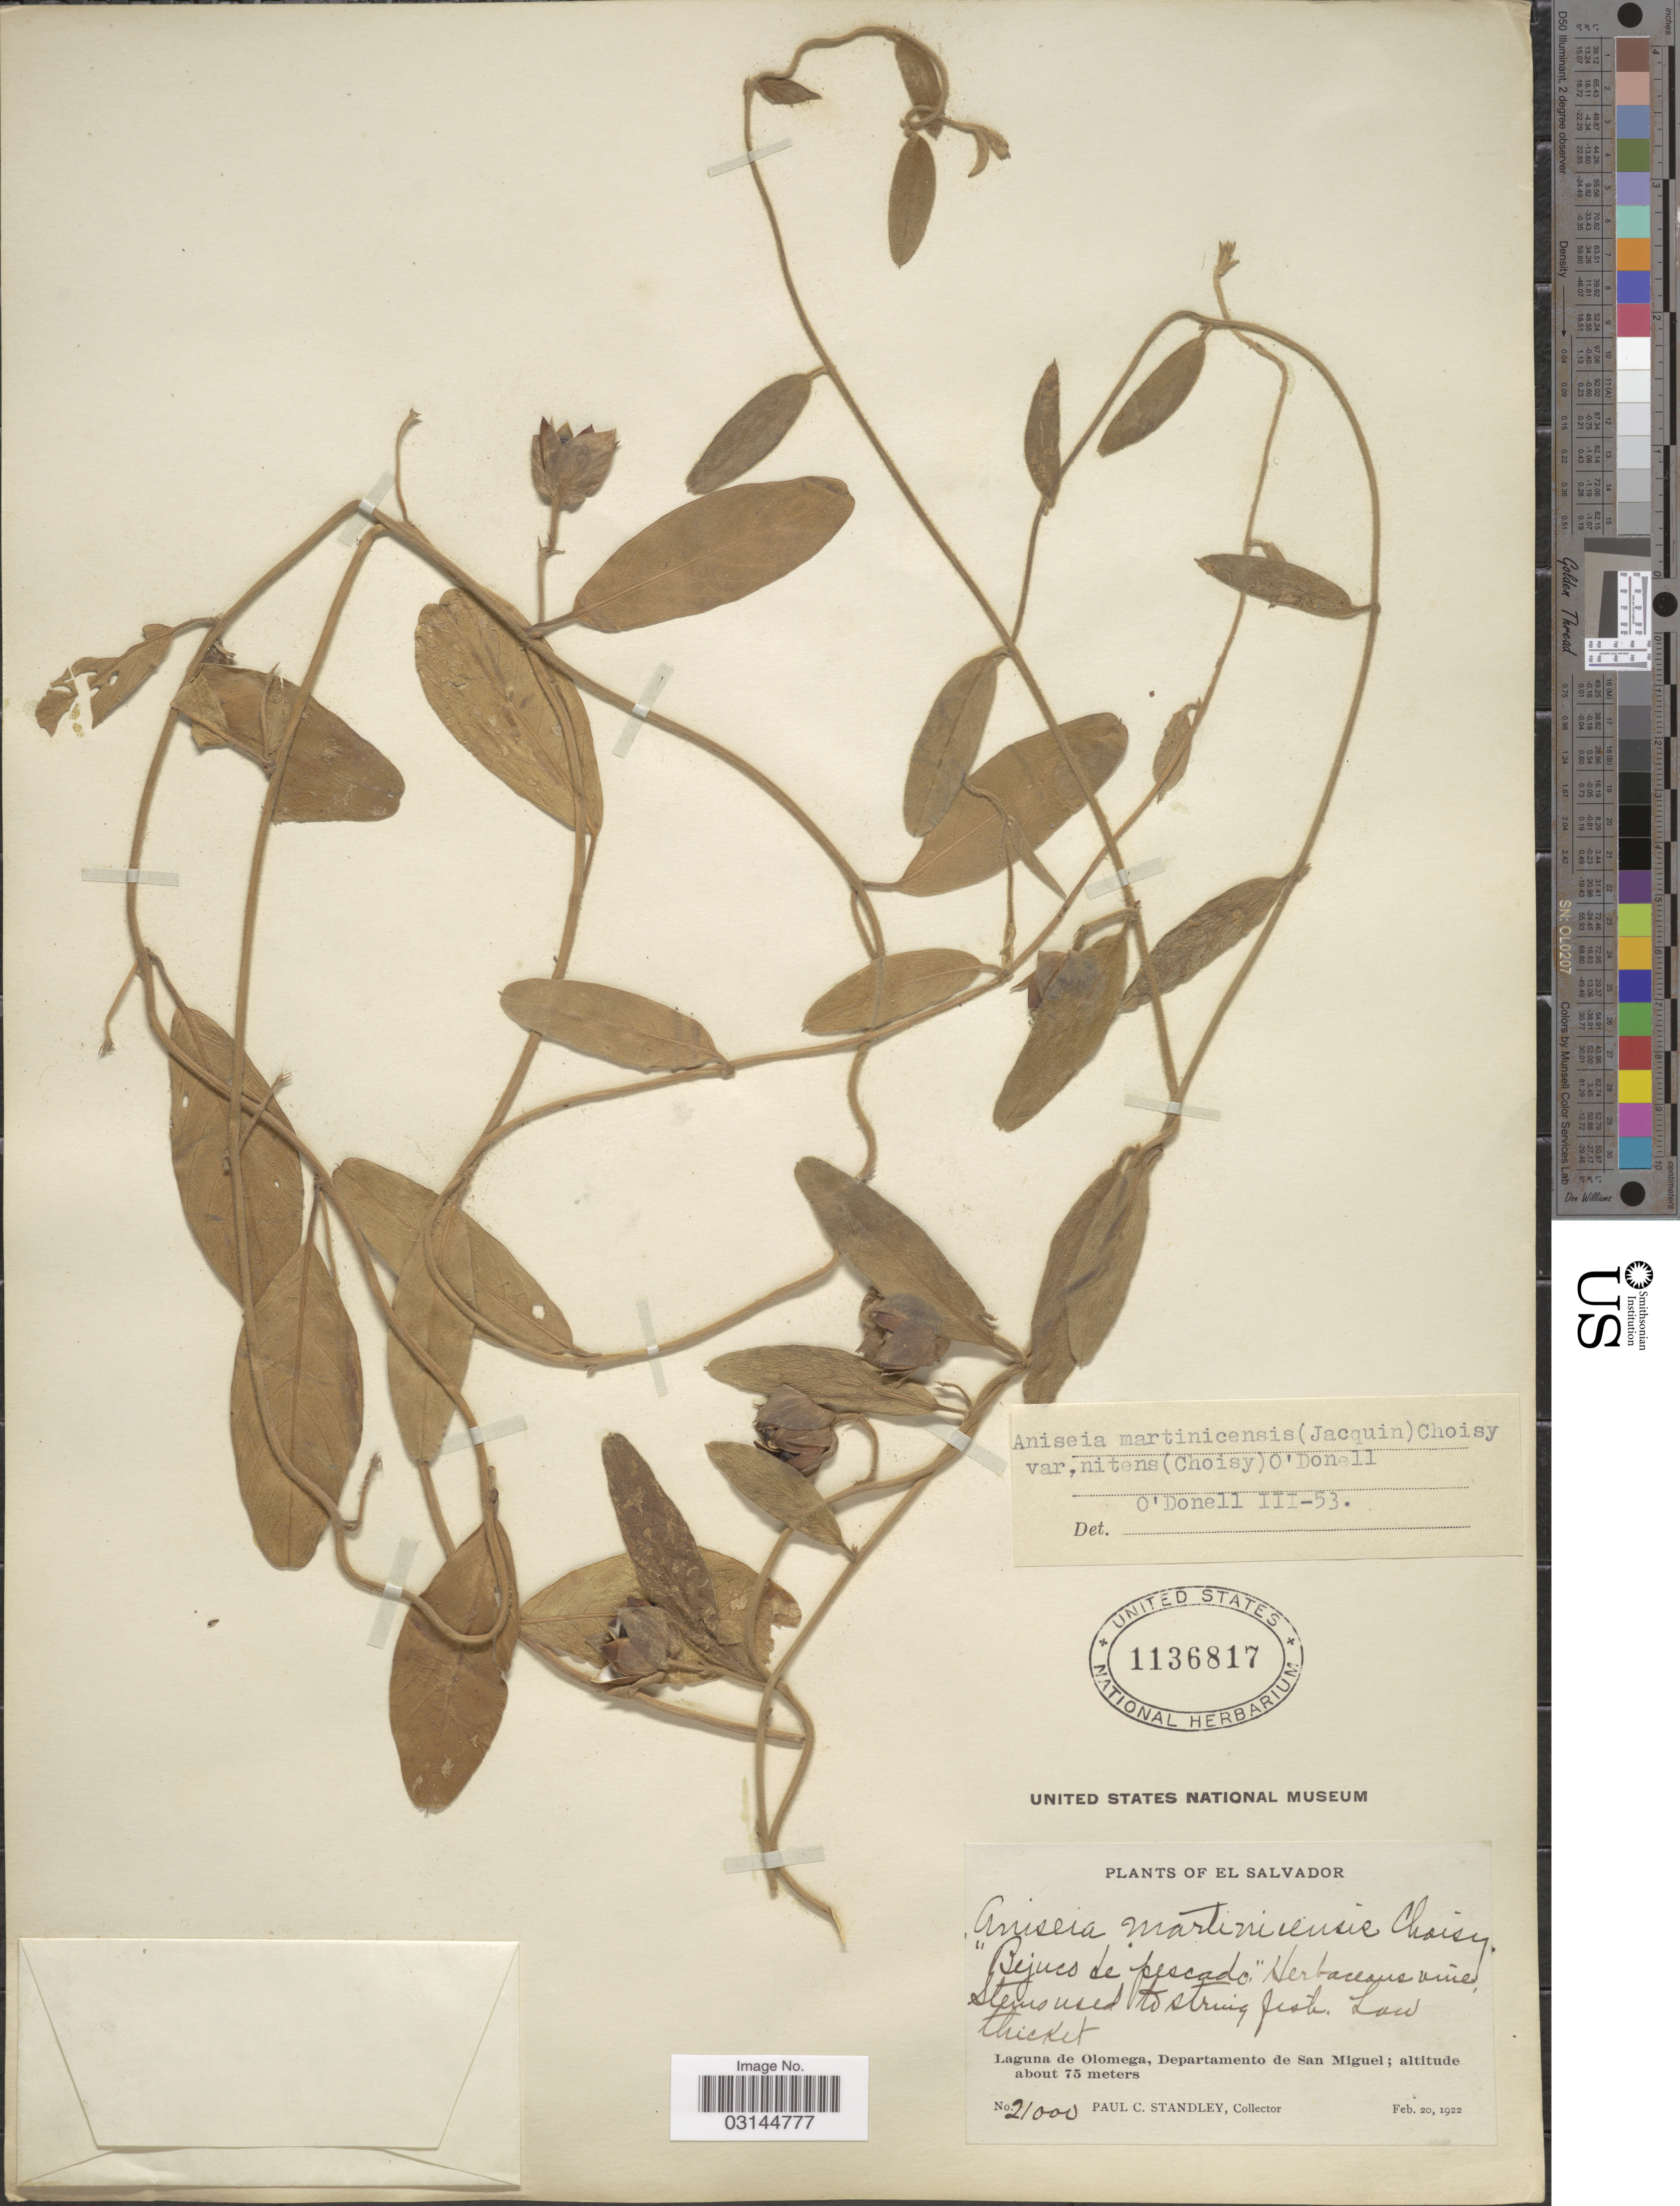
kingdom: Plantae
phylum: Tracheophyta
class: Magnoliopsida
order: Solanales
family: Convolvulaceae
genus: Aniseia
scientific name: Aniseia martinicensis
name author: (Jacq.) Choisy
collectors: P. C. Standley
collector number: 21000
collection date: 1922-02-20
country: El Salvador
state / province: San Miguel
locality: Laguna de Olomega, Departamento de San Miguel.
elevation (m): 75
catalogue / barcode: US 1136817